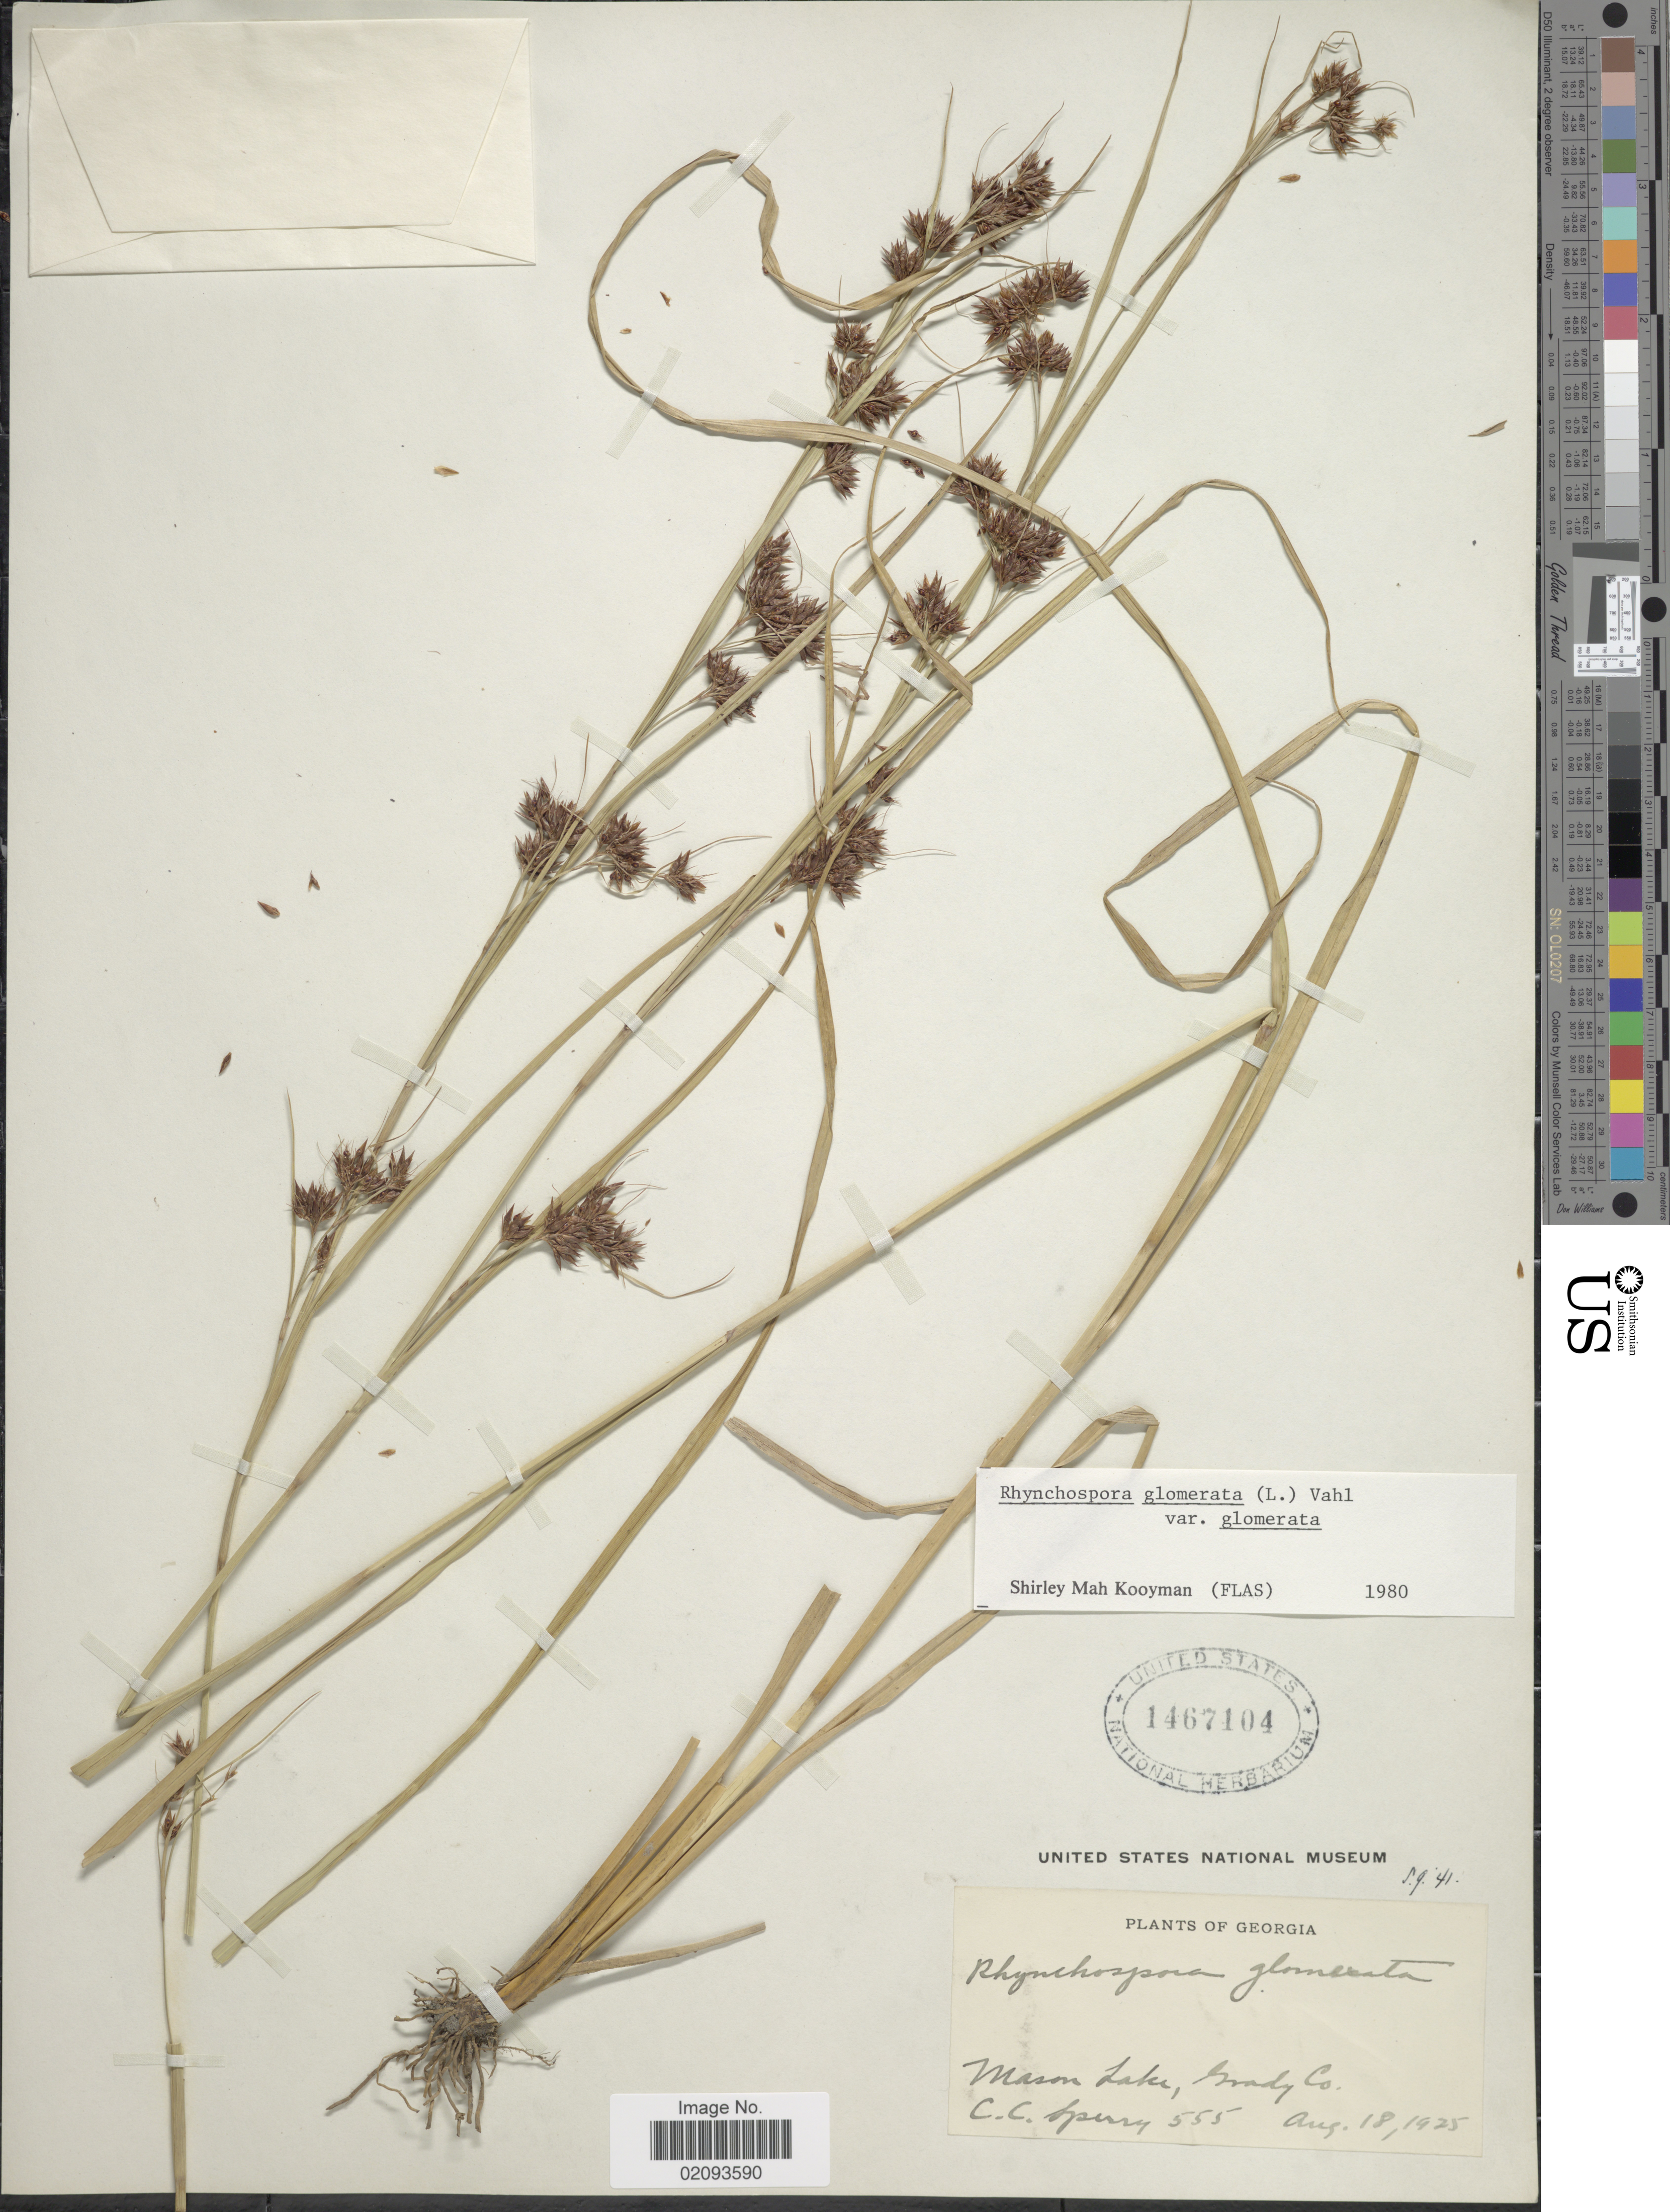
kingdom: Plantae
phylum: Tracheophyta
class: Liliopsida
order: Poales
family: Cyperaceae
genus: Rhynchospora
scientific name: Rhynchospora glomerata var. glomerata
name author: (L.) Vahl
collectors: C. C. Sperry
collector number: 555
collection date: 1925-08-18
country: United States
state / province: Georgia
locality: Mason Lake, Grady Co.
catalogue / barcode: US 1467104